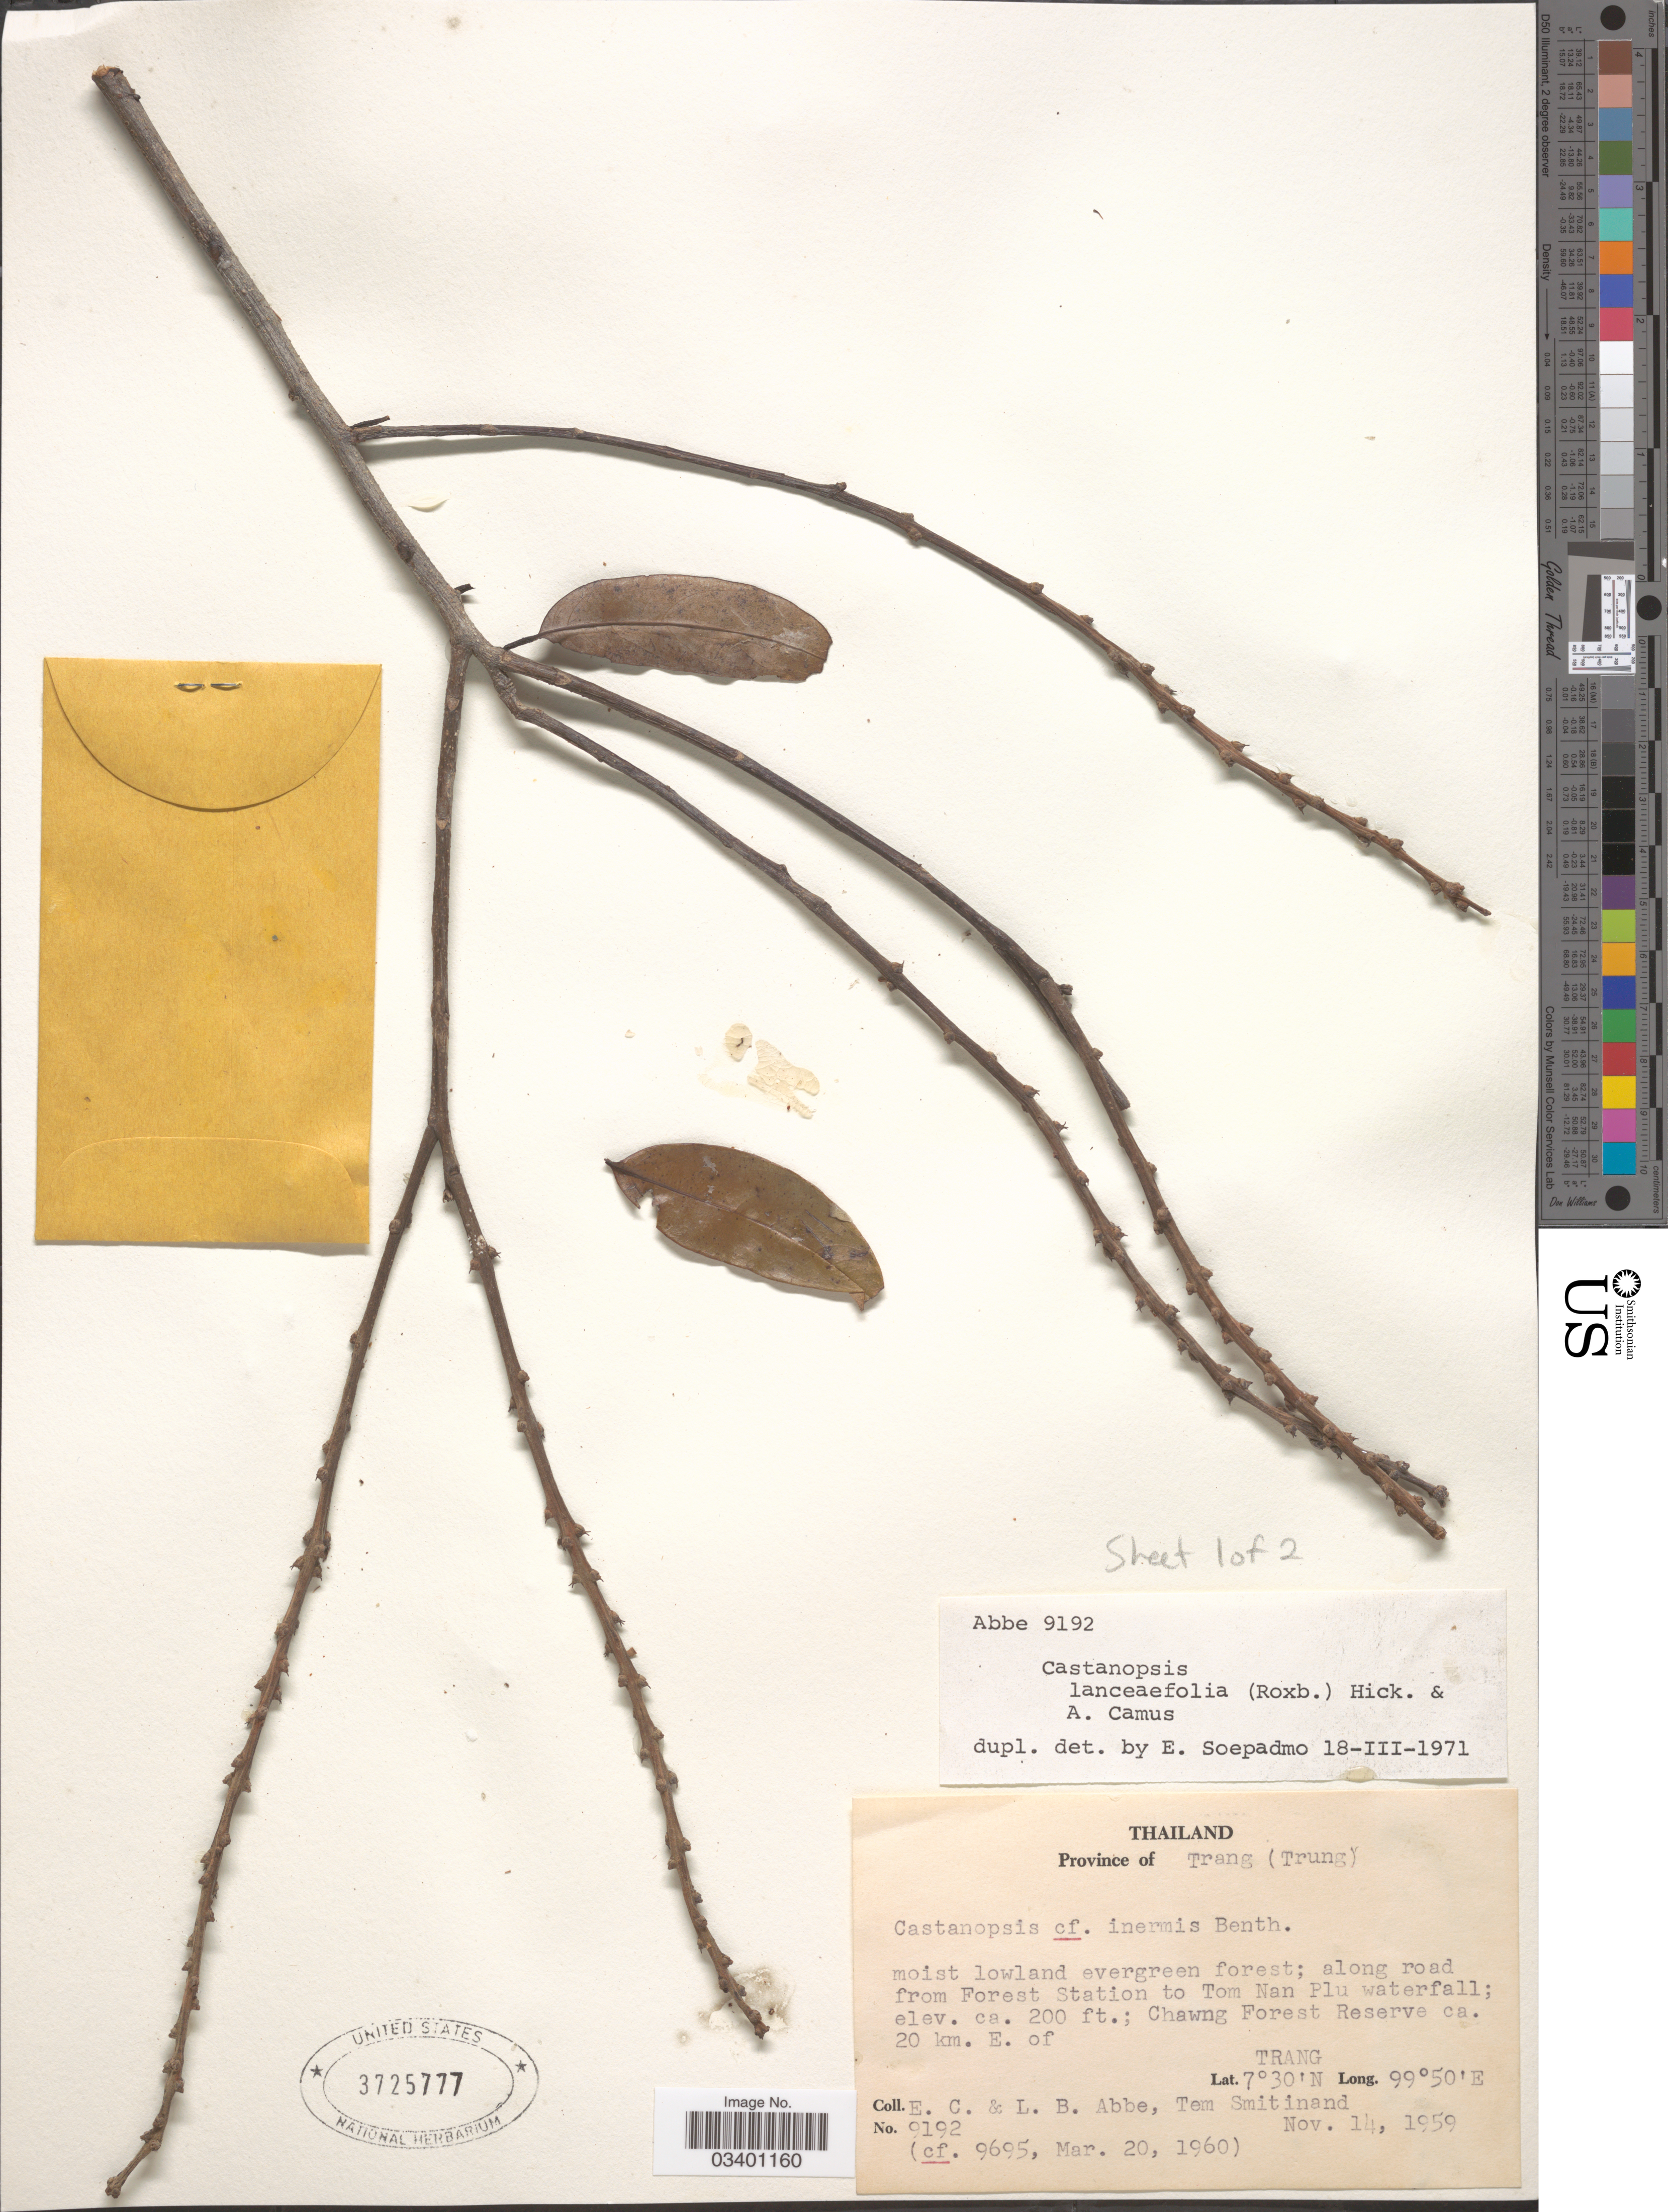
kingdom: Plantae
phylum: Tracheophyta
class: Magnoliopsida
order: Fagales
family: Fagaceae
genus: Castanopsis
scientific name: Castanopsis lanceifolia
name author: (Oerst.) Hickel & A. Camus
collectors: E. C. Abbe, L. B. Abbe & T. Smitinand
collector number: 9192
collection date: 1959-11-14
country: Thailand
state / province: Trang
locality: (Trung). Along road Forest Station to Tom Nan Plu waterfall; Chawng Forest Reserve ca. 20 km. E. of Trang.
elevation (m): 61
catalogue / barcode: US 3725777